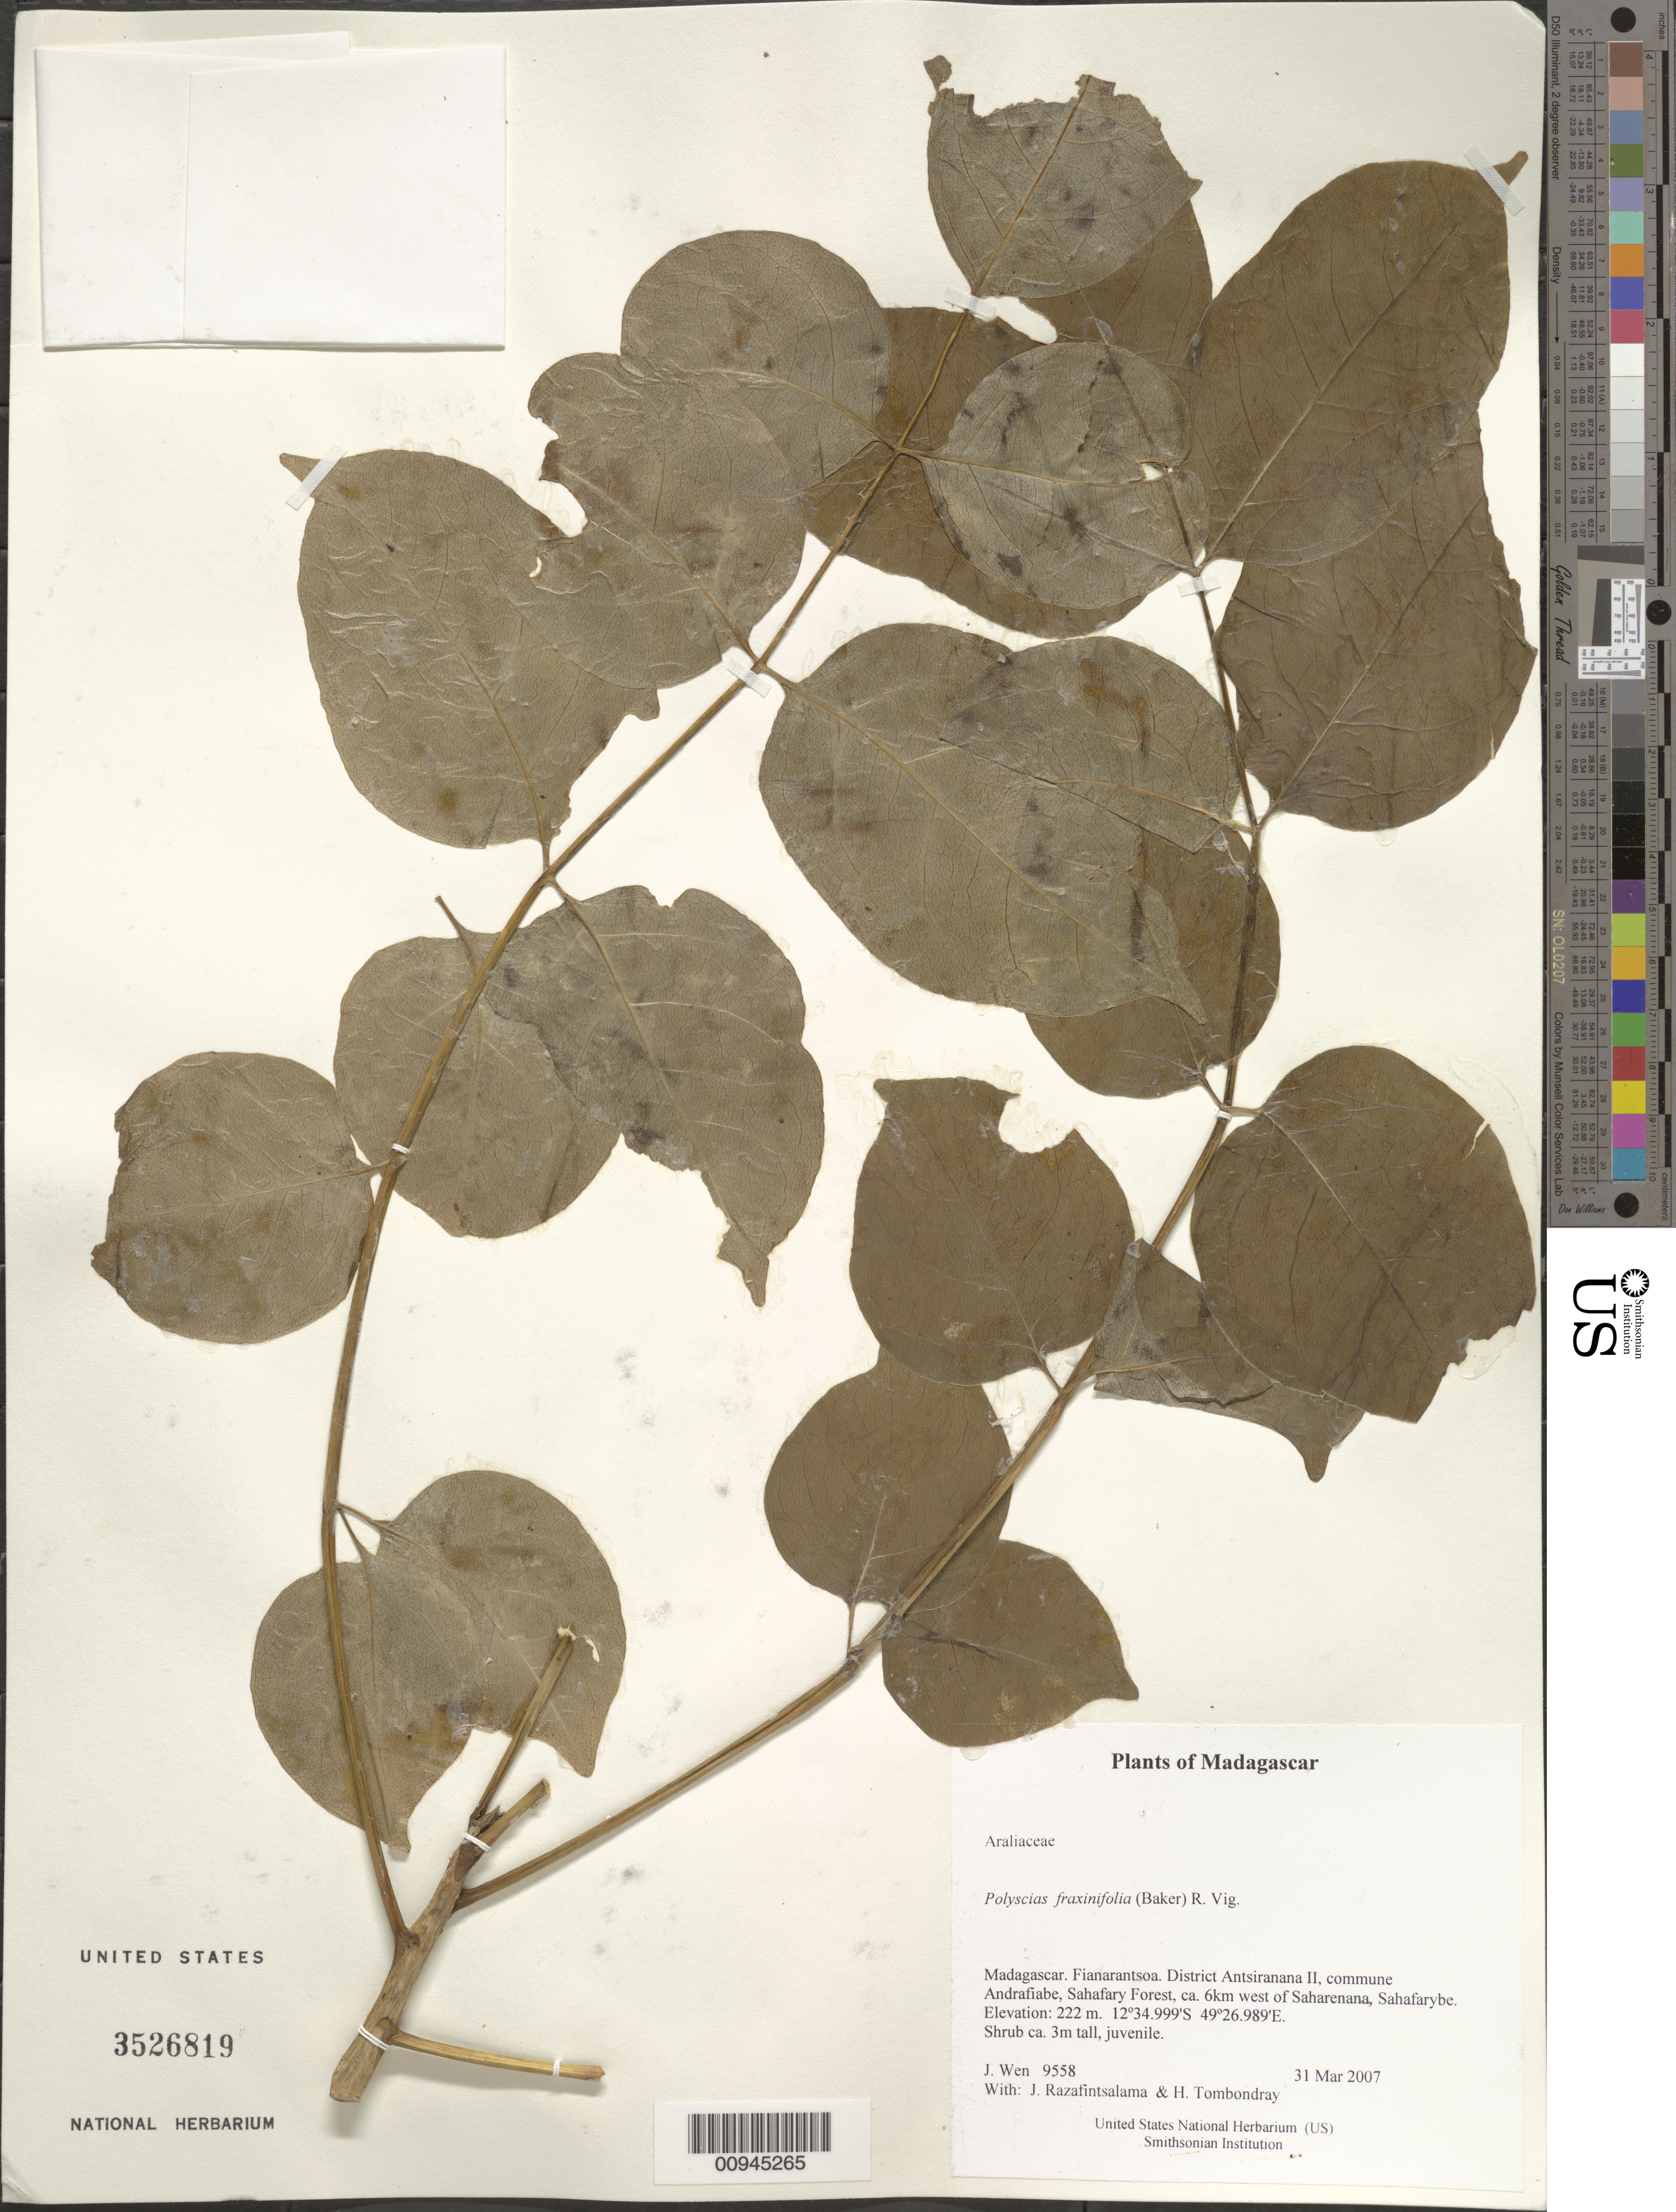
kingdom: Plantae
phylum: Tracheophyta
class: Magnoliopsida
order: Apiales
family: Araliaceae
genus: Polyscias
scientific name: Polyscias fraxinifolia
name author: (Baker) R. Vig.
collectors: J. Wen, J. Razafintsalama & H. Tombondray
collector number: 9558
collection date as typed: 31 Mar 2007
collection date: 2007-03-31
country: Madagascar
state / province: Diana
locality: District Antsiranana II, commune Andrafiabe, Sahafary Forest, ca. 6km west of Saharenana, Sahafarybe.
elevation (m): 222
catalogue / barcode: US 3526819